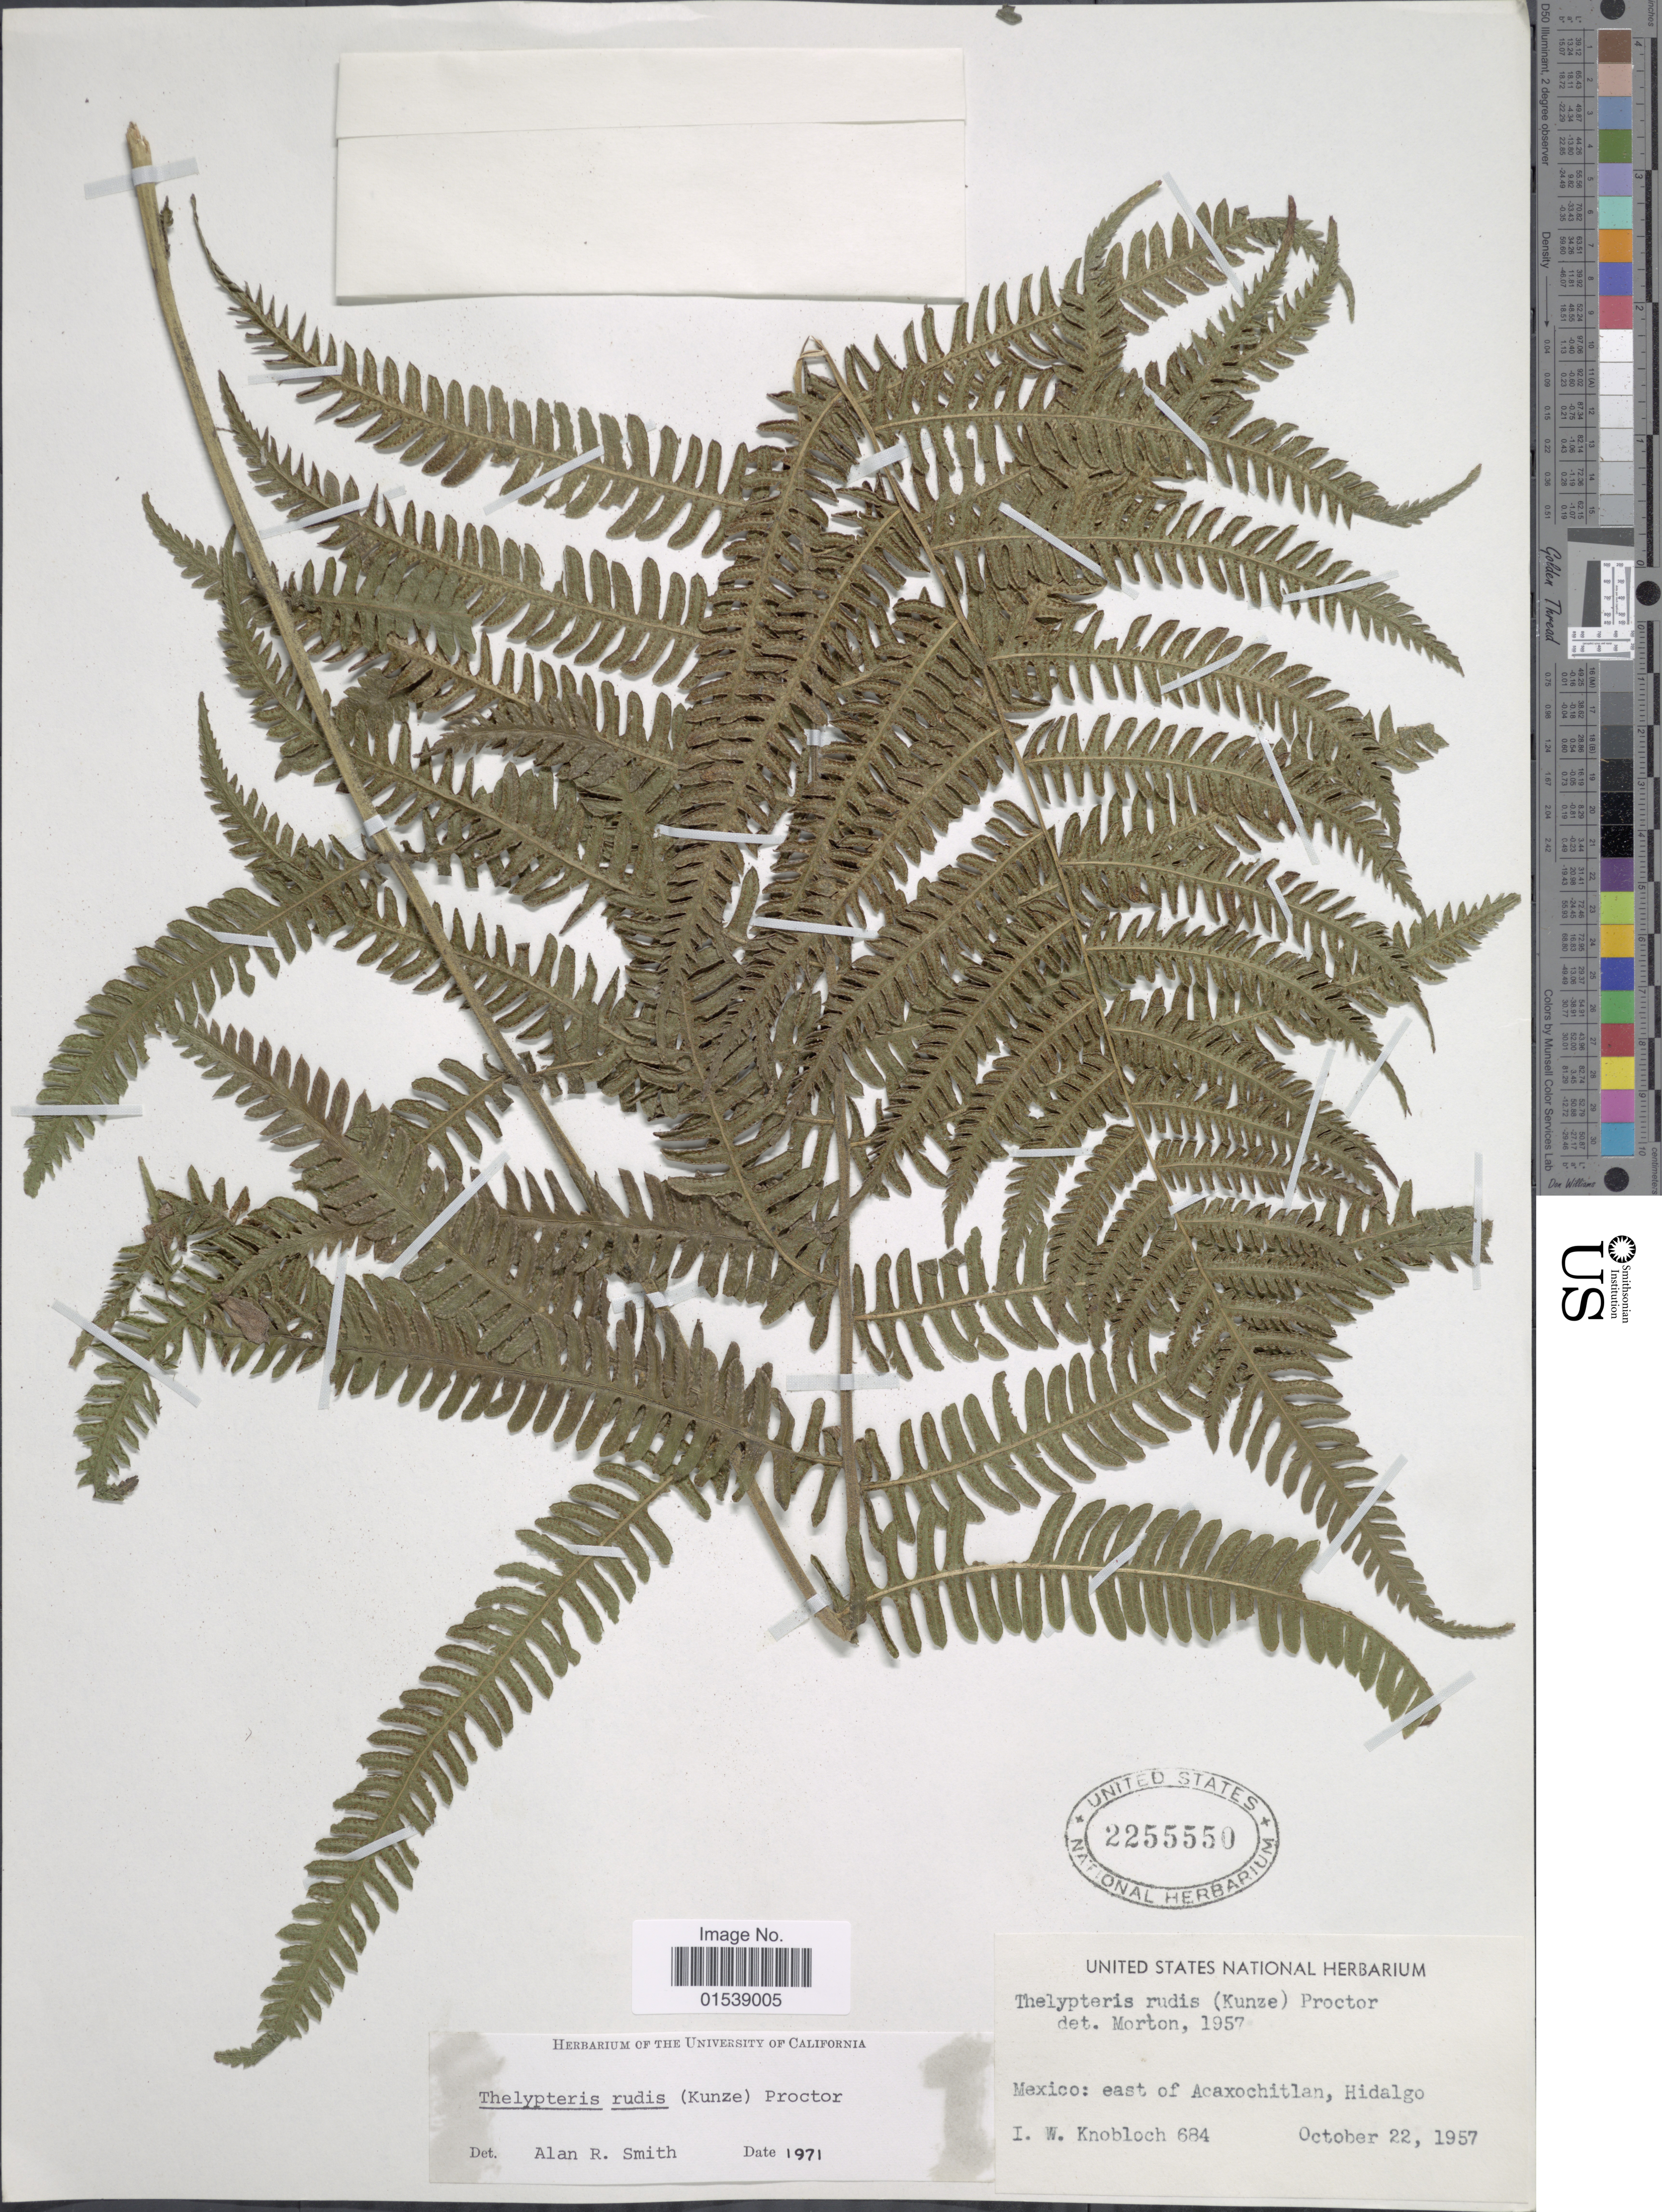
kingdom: Plantae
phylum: Tracheophyta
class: Polypodiopsida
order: Polypodiales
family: Thelypteridaceae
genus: Amauropelta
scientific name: Amauropelta rudis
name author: (Kunze) Pic. Serm.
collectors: I. W. Knobloch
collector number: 684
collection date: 1957-10-22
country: Mexico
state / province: Hidalgo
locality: Mexico: east of Acaxochitlan, Hidalgo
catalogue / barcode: US 2255550